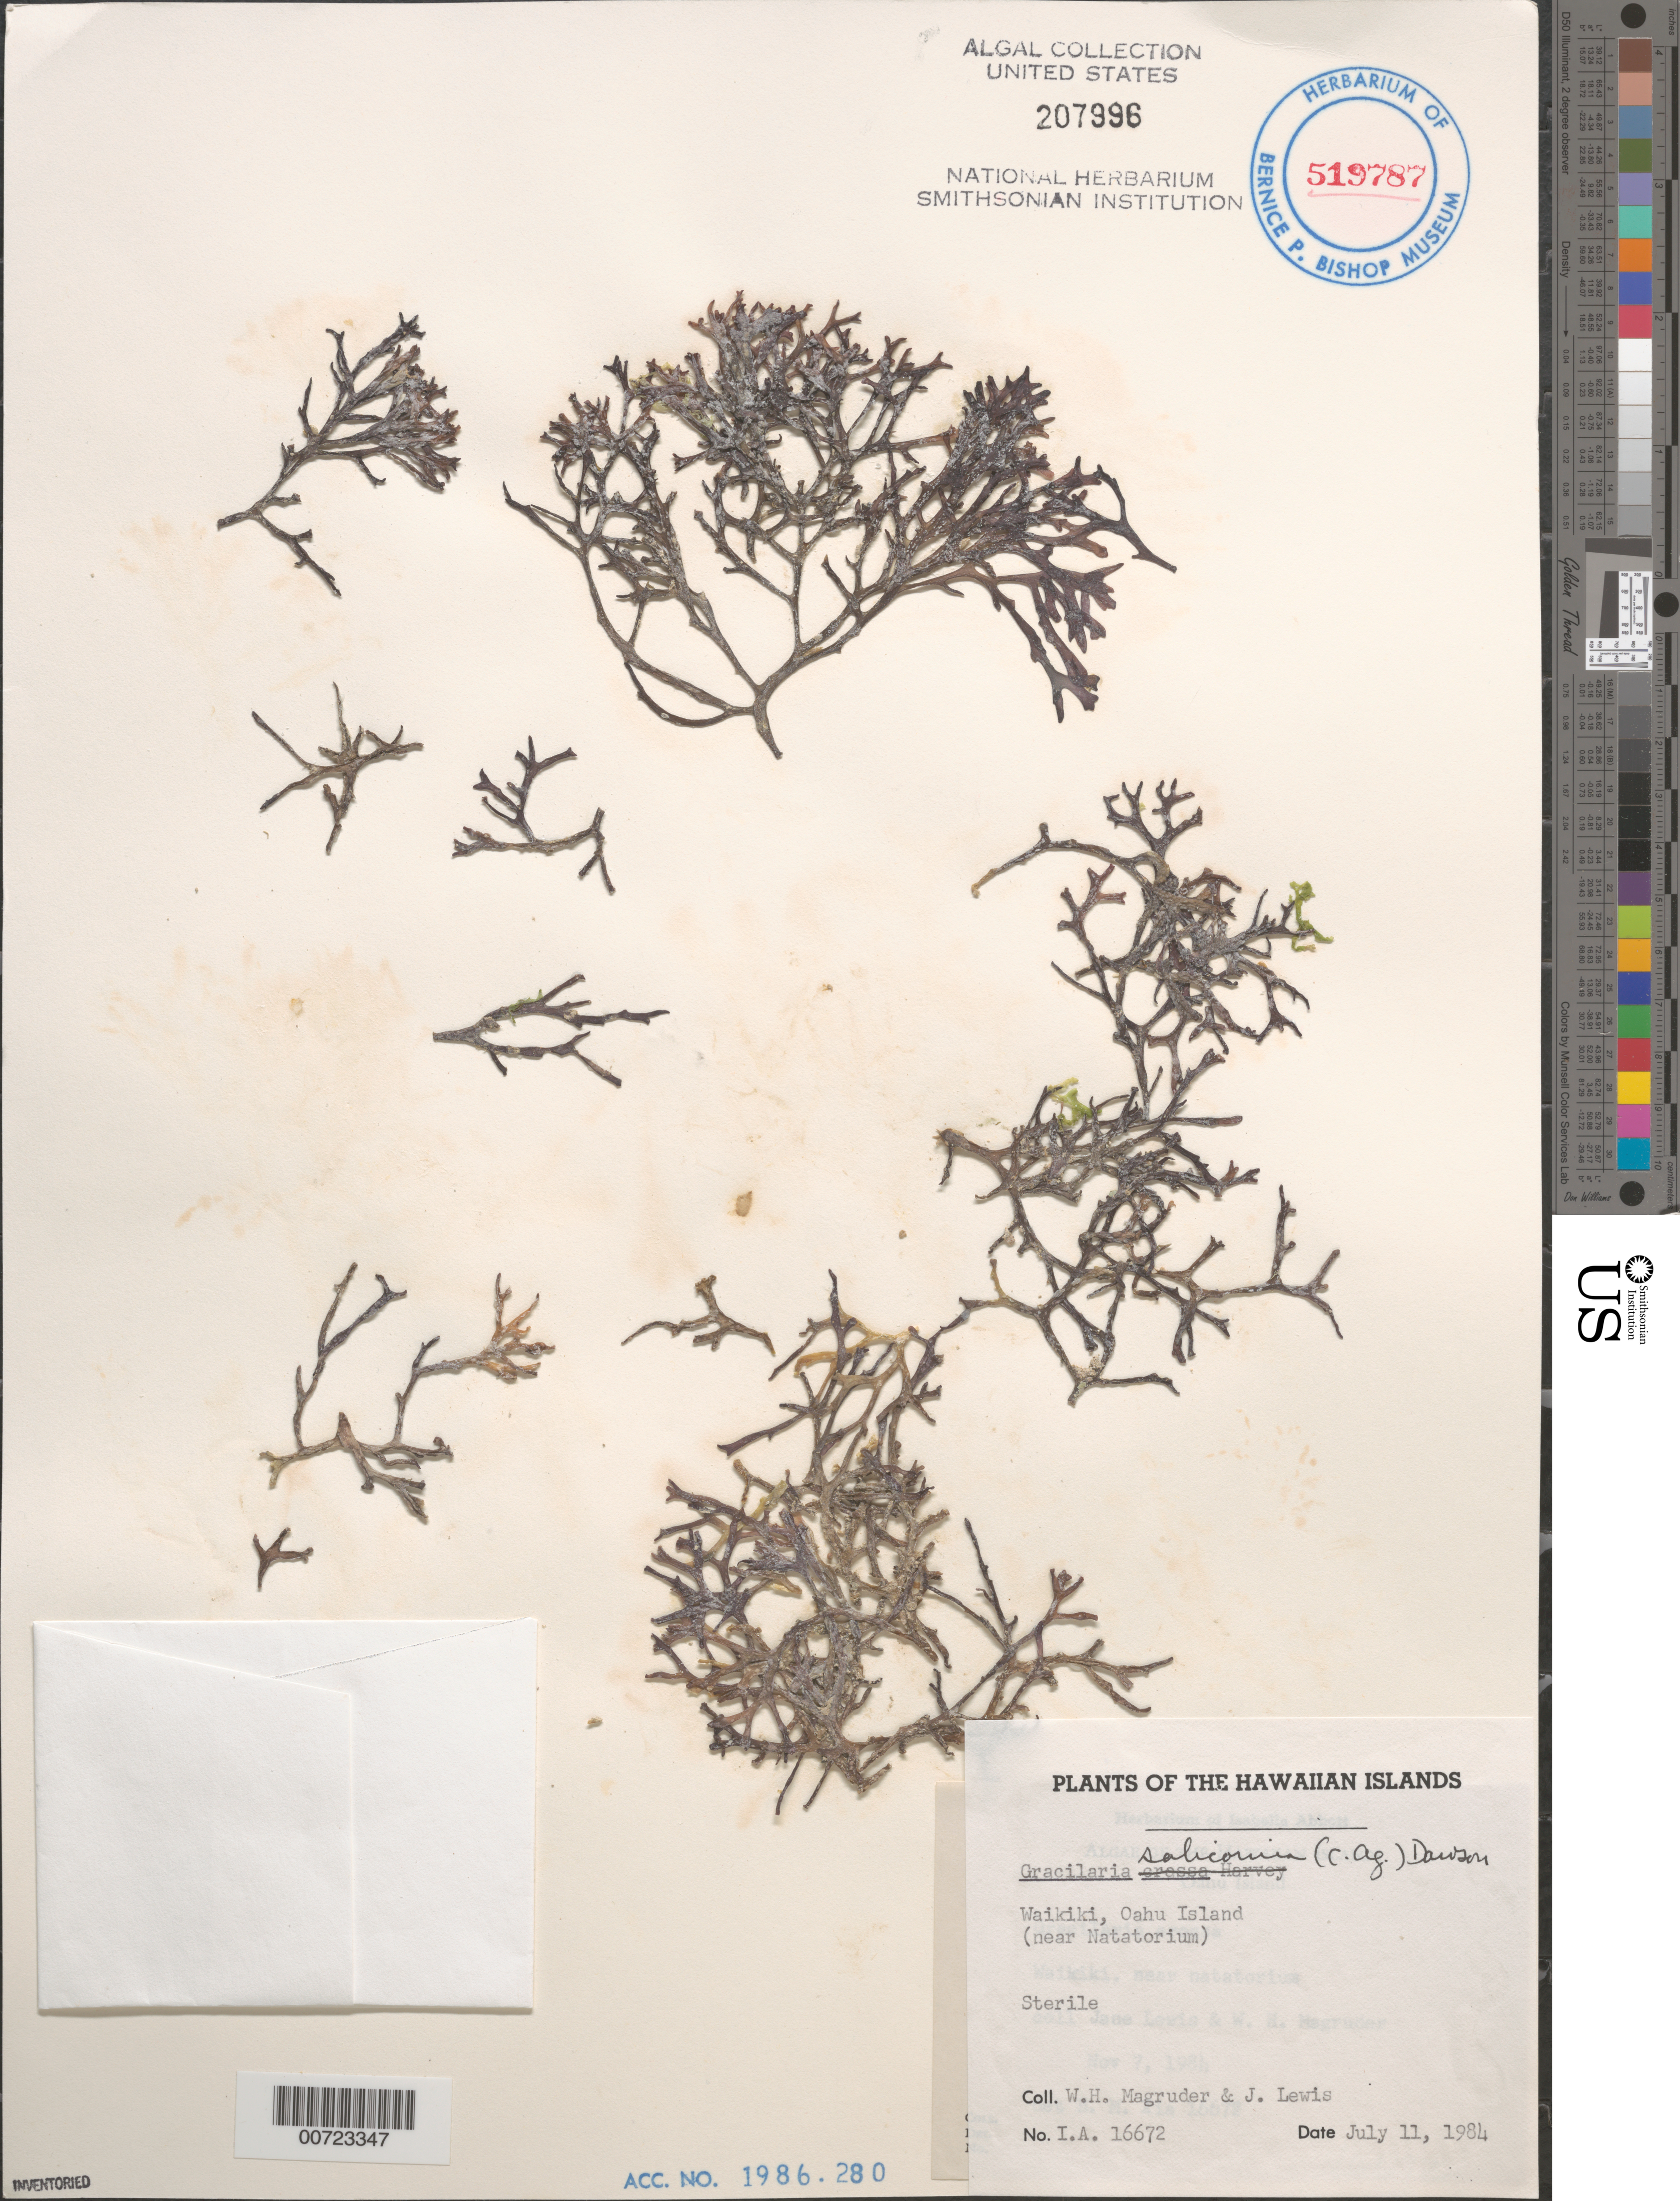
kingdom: Plantae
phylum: Rhodophyta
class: Florideophyceae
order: Gracilariales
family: Gracilariaceae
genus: Gracilaria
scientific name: Gracilaria salicornia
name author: (C. Agardh) E.Y. Dawson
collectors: W. Magruder & J. Lewis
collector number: IAA 16672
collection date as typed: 11 Jul 1984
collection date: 1984-07-11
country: United States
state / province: Hawaii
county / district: Honolulu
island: Oahu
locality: Waikiki, near Natatorium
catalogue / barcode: US 207996